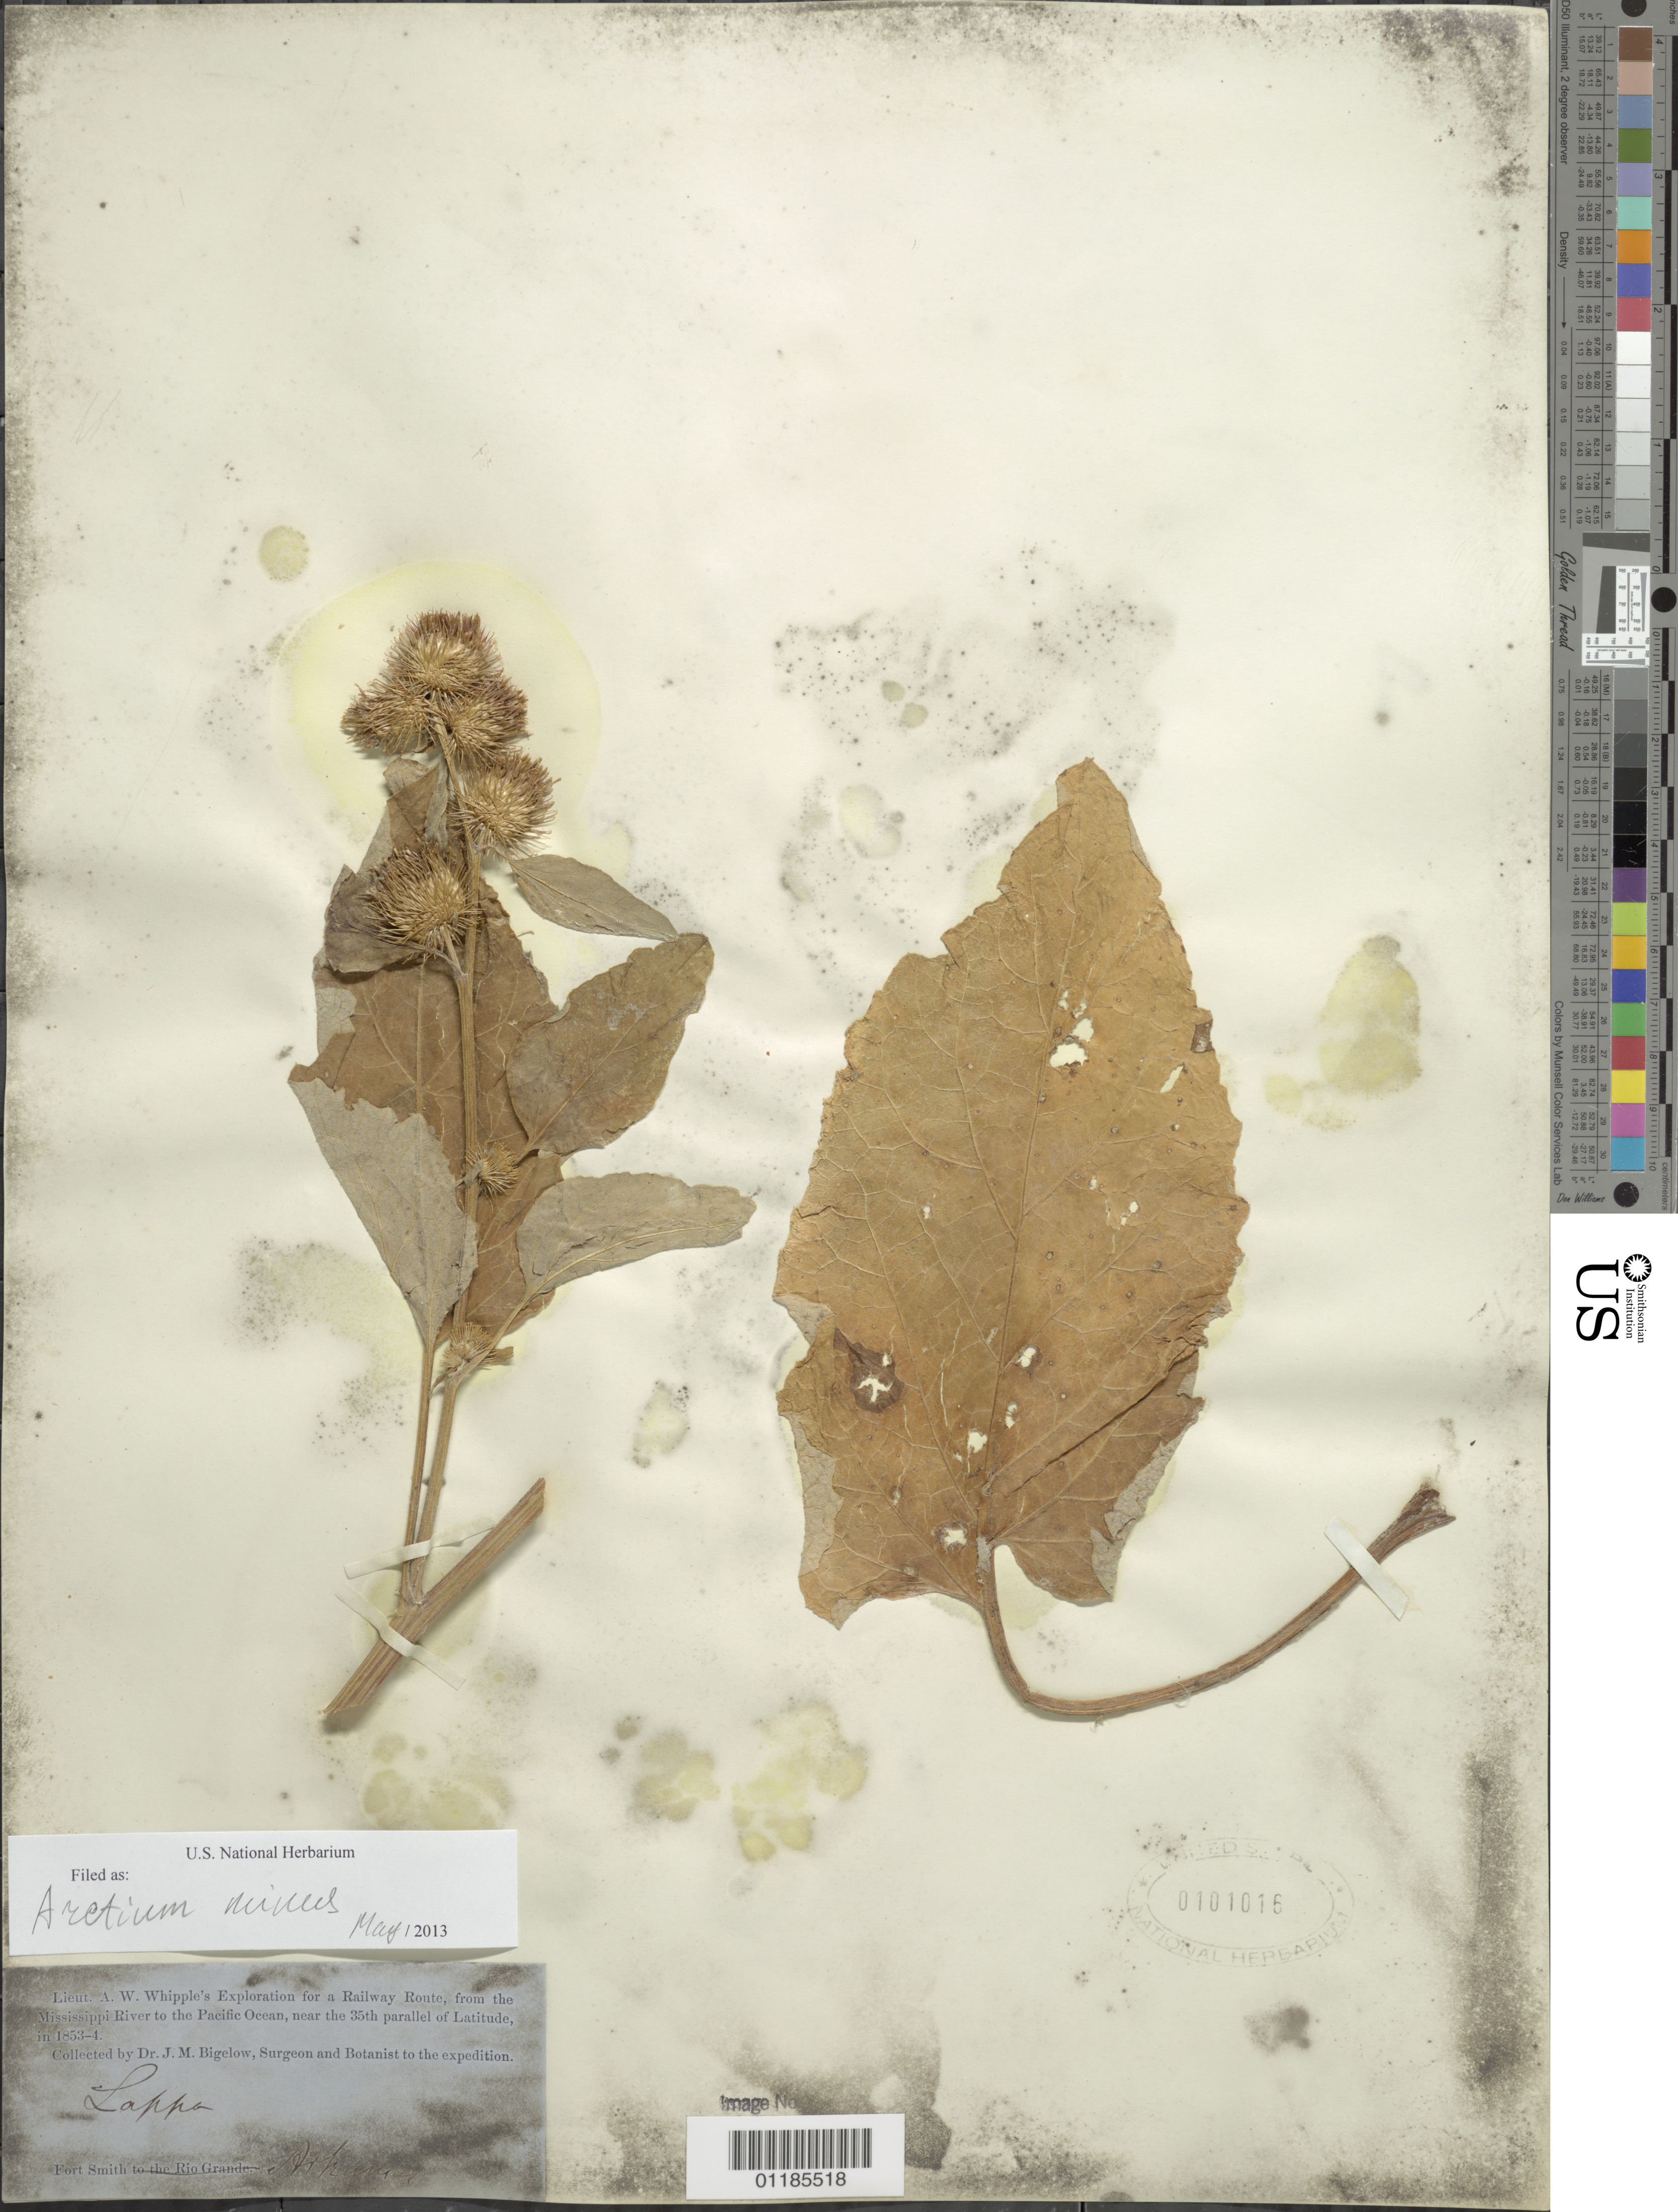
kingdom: Plantae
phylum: Tracheophyta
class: Magnoliopsida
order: Asterales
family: Asteraceae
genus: Arctium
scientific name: Arctium minus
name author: (Hill) Bernh.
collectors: J. M. Bigelow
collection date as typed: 1853 to -- --- 1854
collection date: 1853/1854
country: United States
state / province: Arkansas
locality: Fort Smith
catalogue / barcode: US 101016